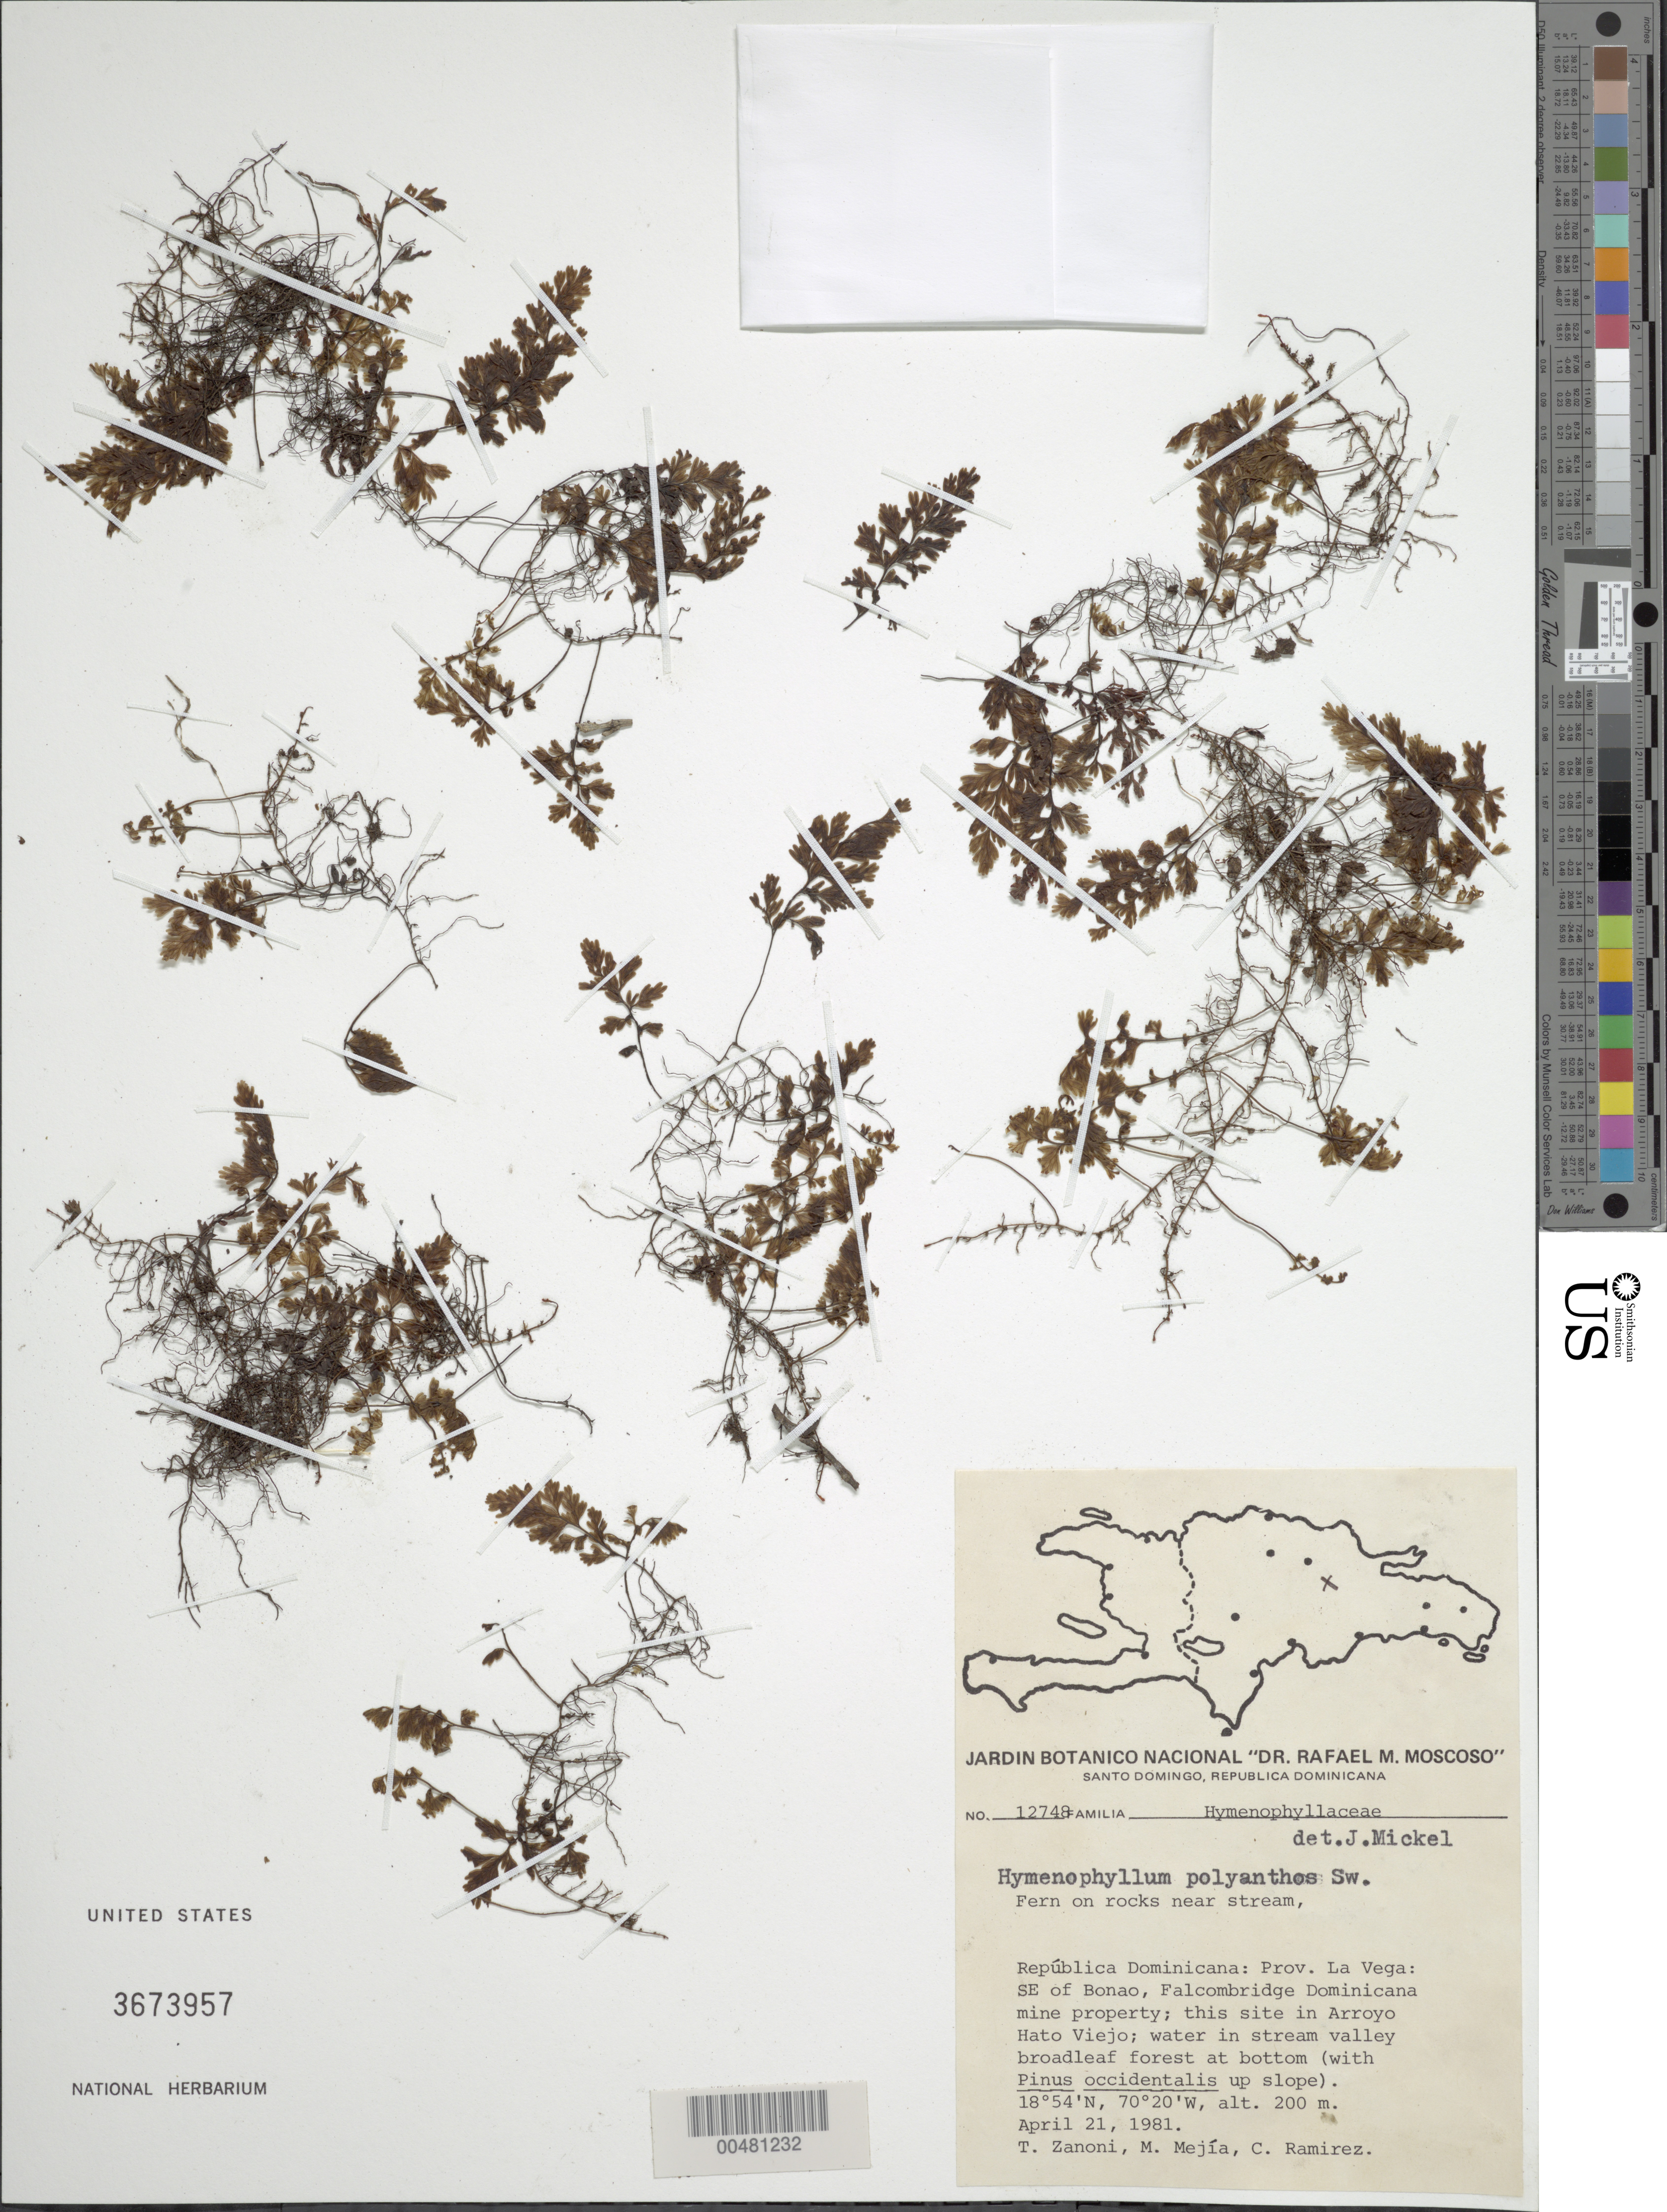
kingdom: Plantae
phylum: Tracheophyta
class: Polypodiopsida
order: Hymenophyllales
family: Hymenophyllaceae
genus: Hymenophyllum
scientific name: Hymenophyllum polyanthos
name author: (Sw.) Sw.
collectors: T. A. Zanoni, M. Mejia & C. Ramirez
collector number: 12748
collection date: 1981-04-21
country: Dominican Republic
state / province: La Vega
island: Hispaniola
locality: Bonao, SE; Falcombridge Dominicana mine property; this site in Arroyo Hato Viejo.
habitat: Water in stream valley boradleaf forest at bottom (with Pinus occidentalis up slope). On rocks near stream.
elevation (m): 200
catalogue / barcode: US 3673957